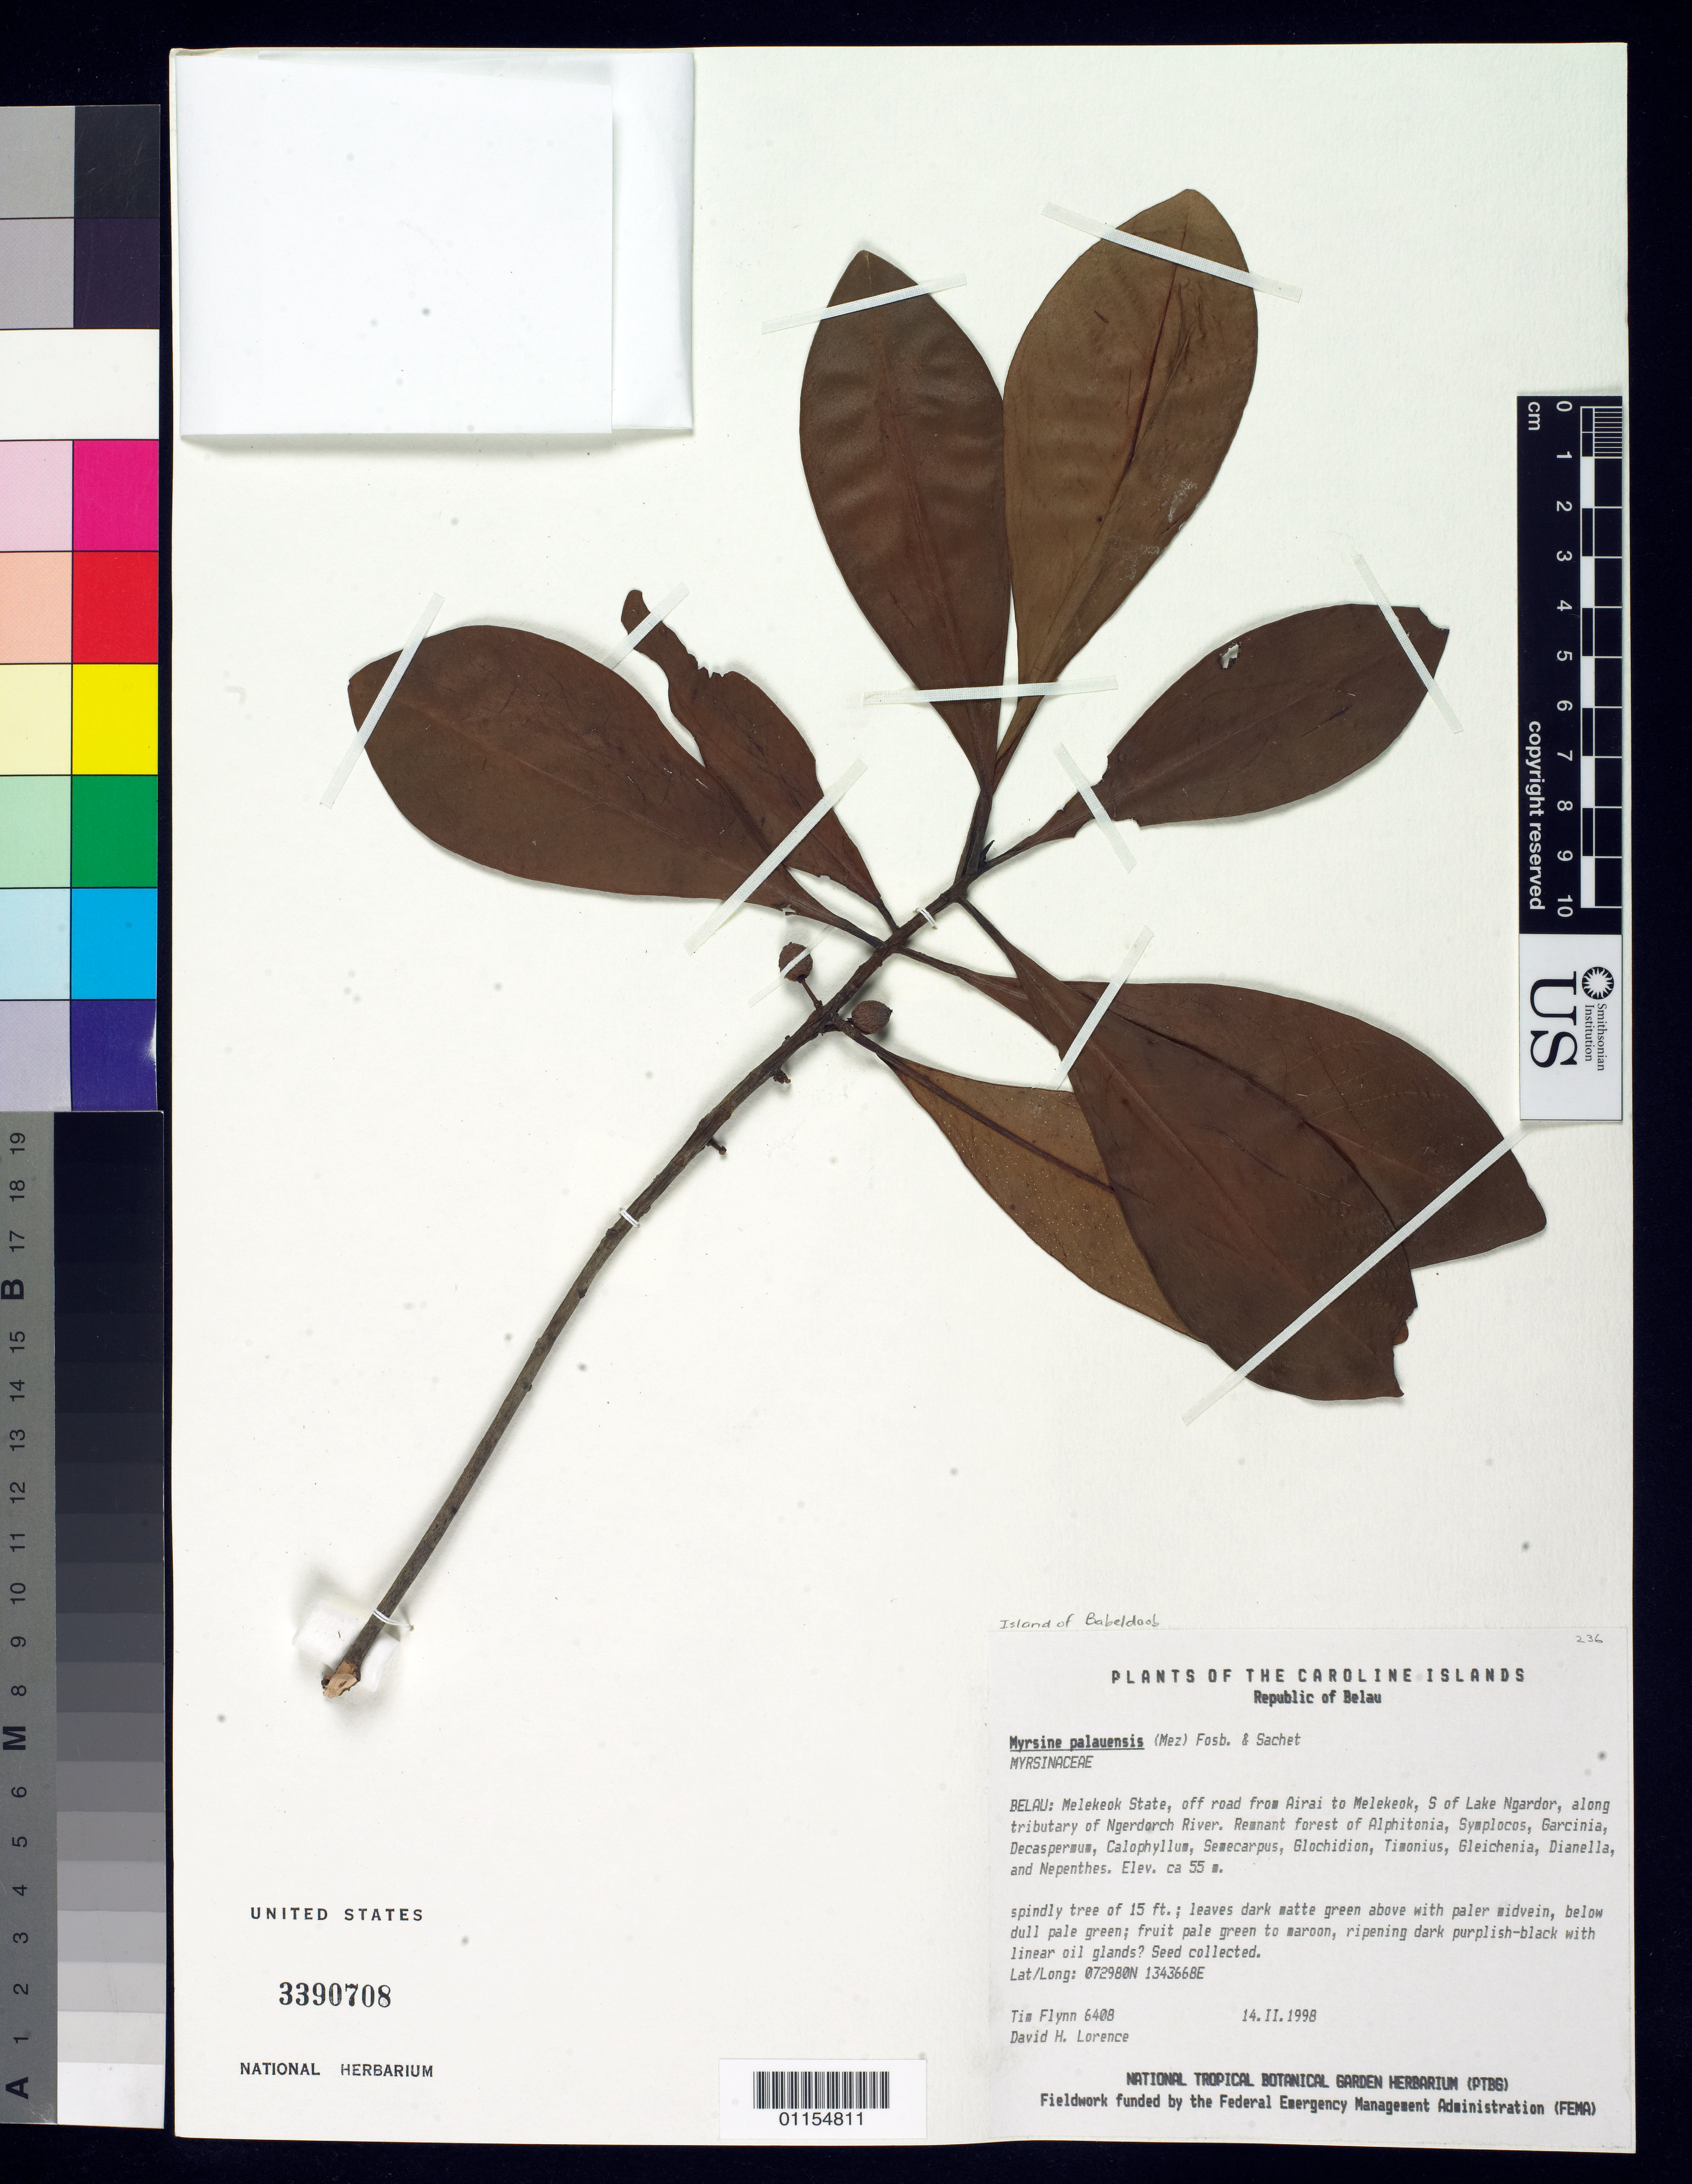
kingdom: Plantae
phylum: Tracheophyta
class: Magnoliopsida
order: Ericales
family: Primulaceae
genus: Myrsine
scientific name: Myrsine palauensis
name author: (Mez) Fosberg & Sachet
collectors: T. W. Flynn & D. Lorence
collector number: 6408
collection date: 1998-02-14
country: Palau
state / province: Melekeok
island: Babeldaob [Babelthuap]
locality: Melekeok State, road from Airai to Melekeok, S of Lake Ngardor along tributary of Ngerdorch River.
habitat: Remnant forest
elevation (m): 55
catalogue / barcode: US 3390708